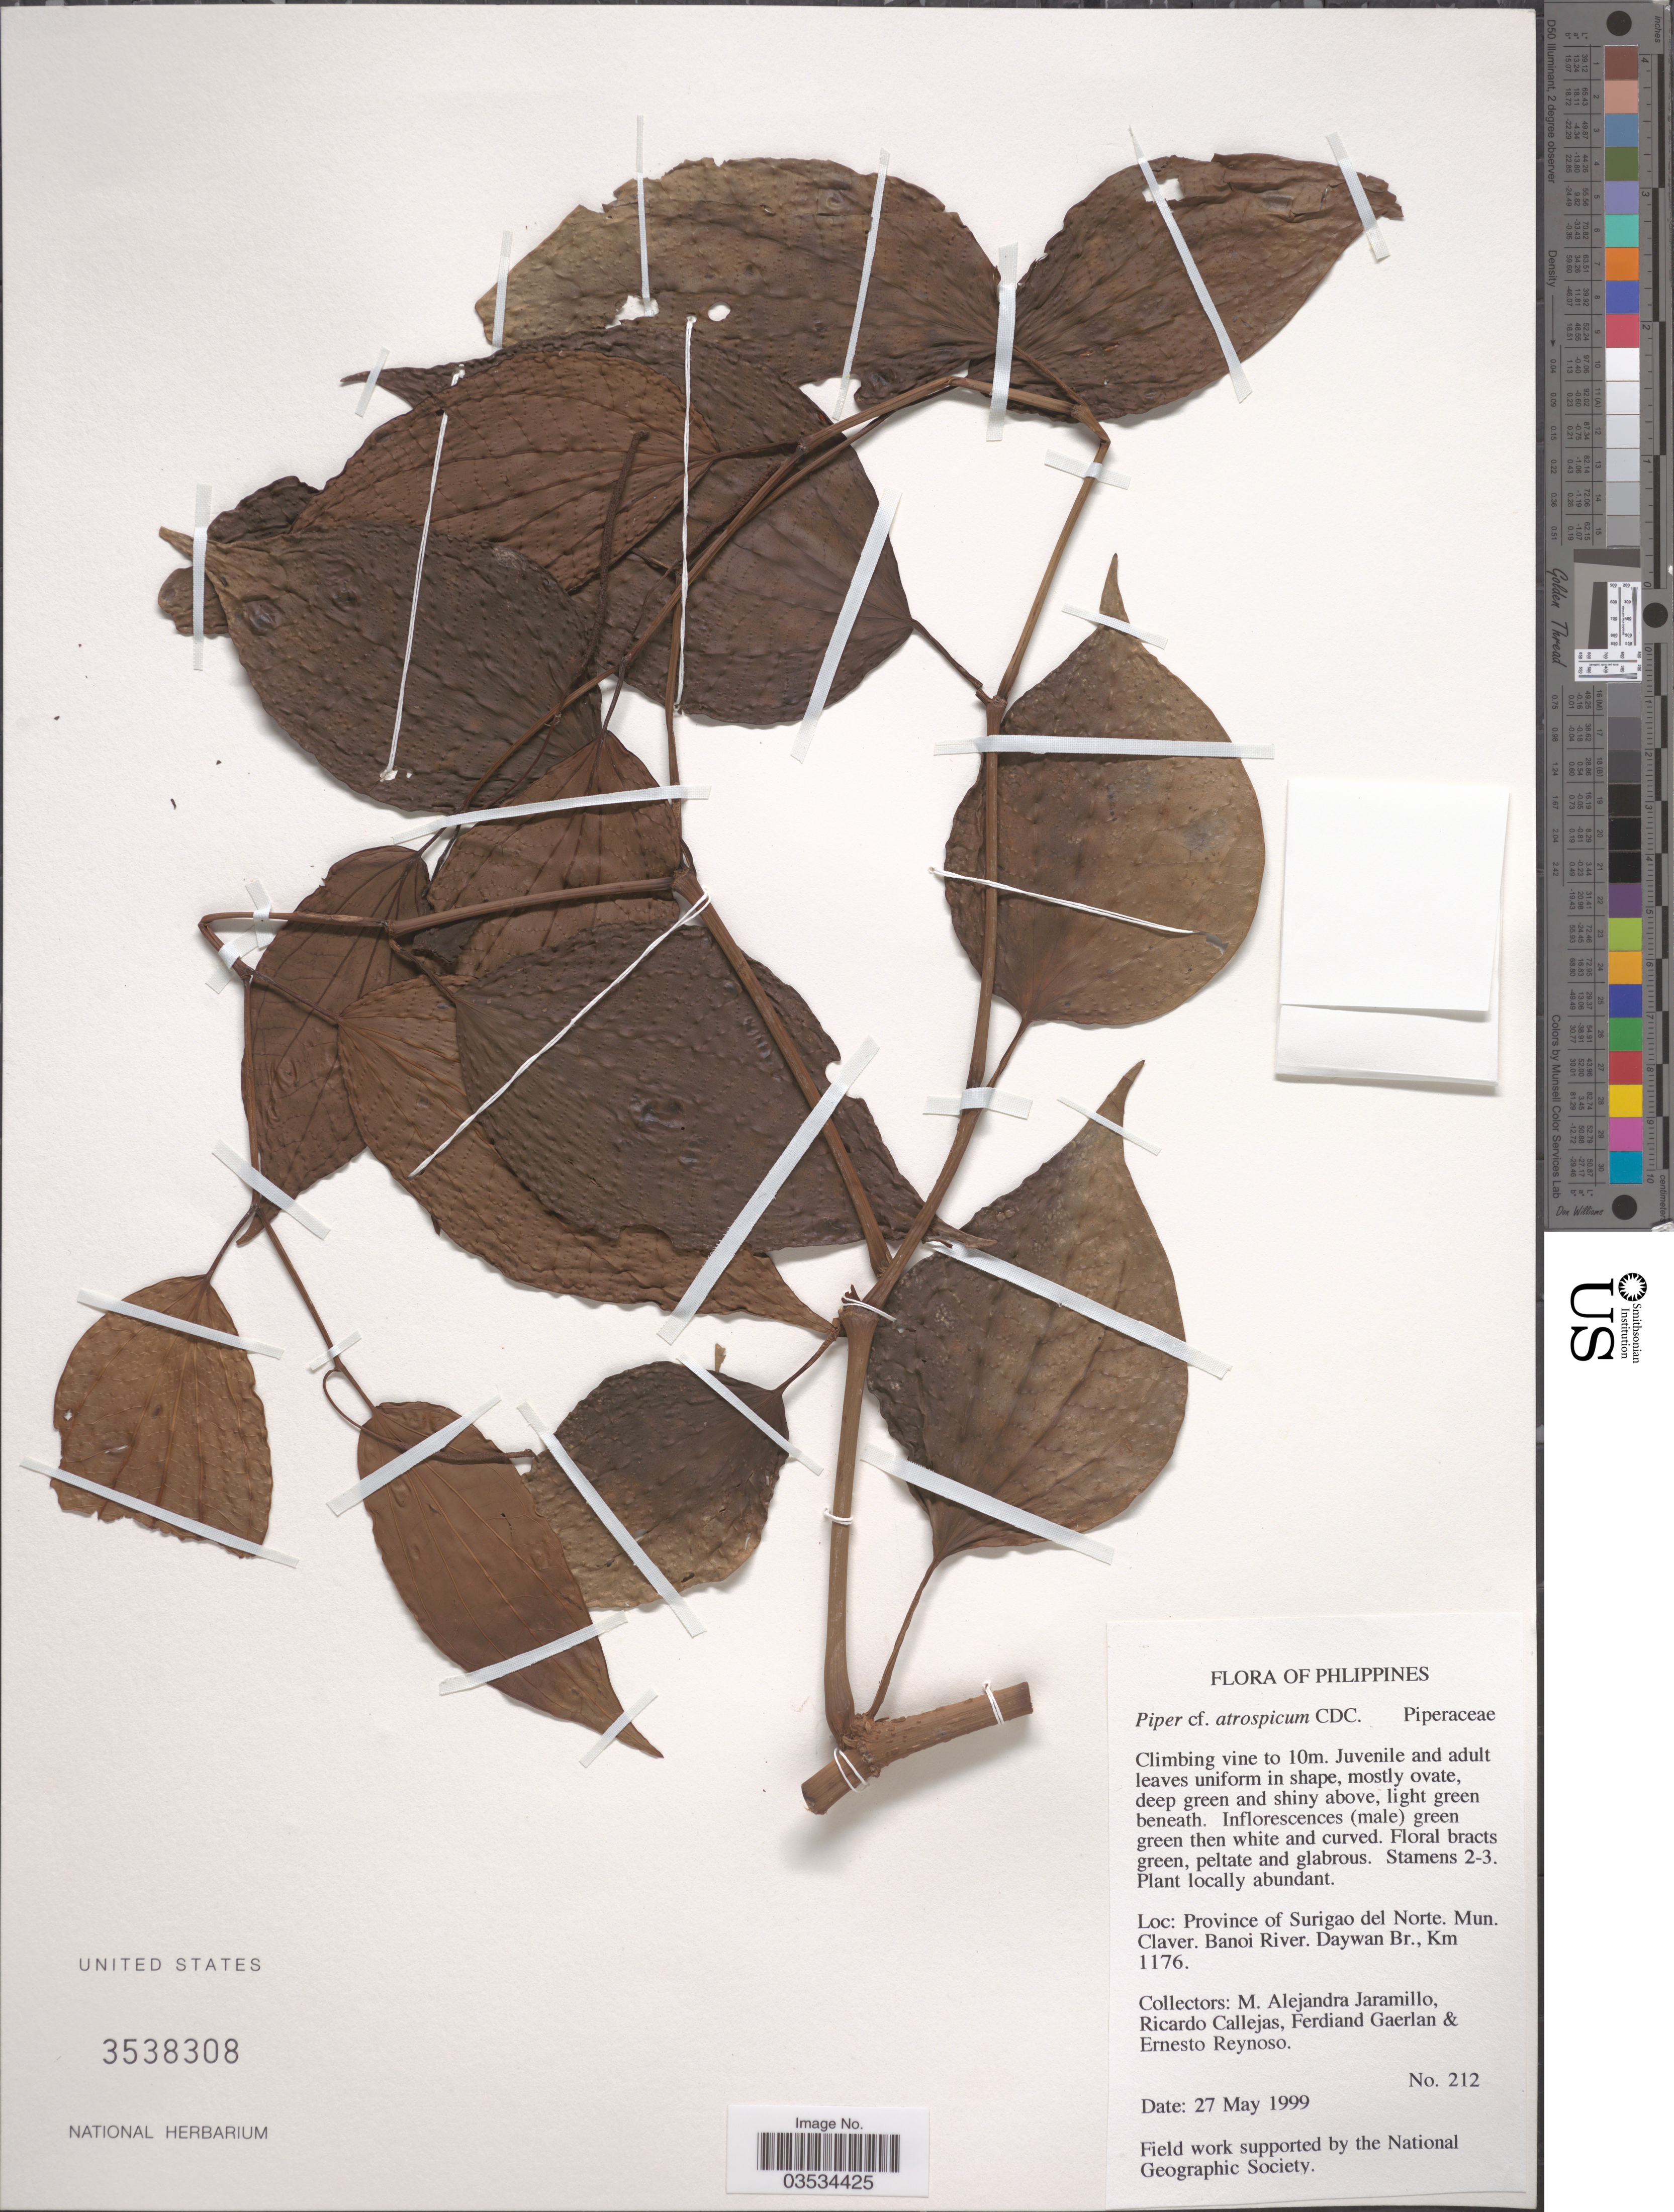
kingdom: Plantae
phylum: Tracheophyta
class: Magnoliopsida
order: Piperales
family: Piperaceae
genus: Piper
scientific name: Piper atrospicum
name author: C. DC.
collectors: M. A. Jaramillo, R. Callejas, F. Gaerlan & E. Reynoso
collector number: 212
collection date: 1999-05-27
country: Philippines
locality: Province of Surigao del Norte. Mun. Claver. Banoi River. Daywan Br., Km 1176.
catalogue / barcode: US 3538308